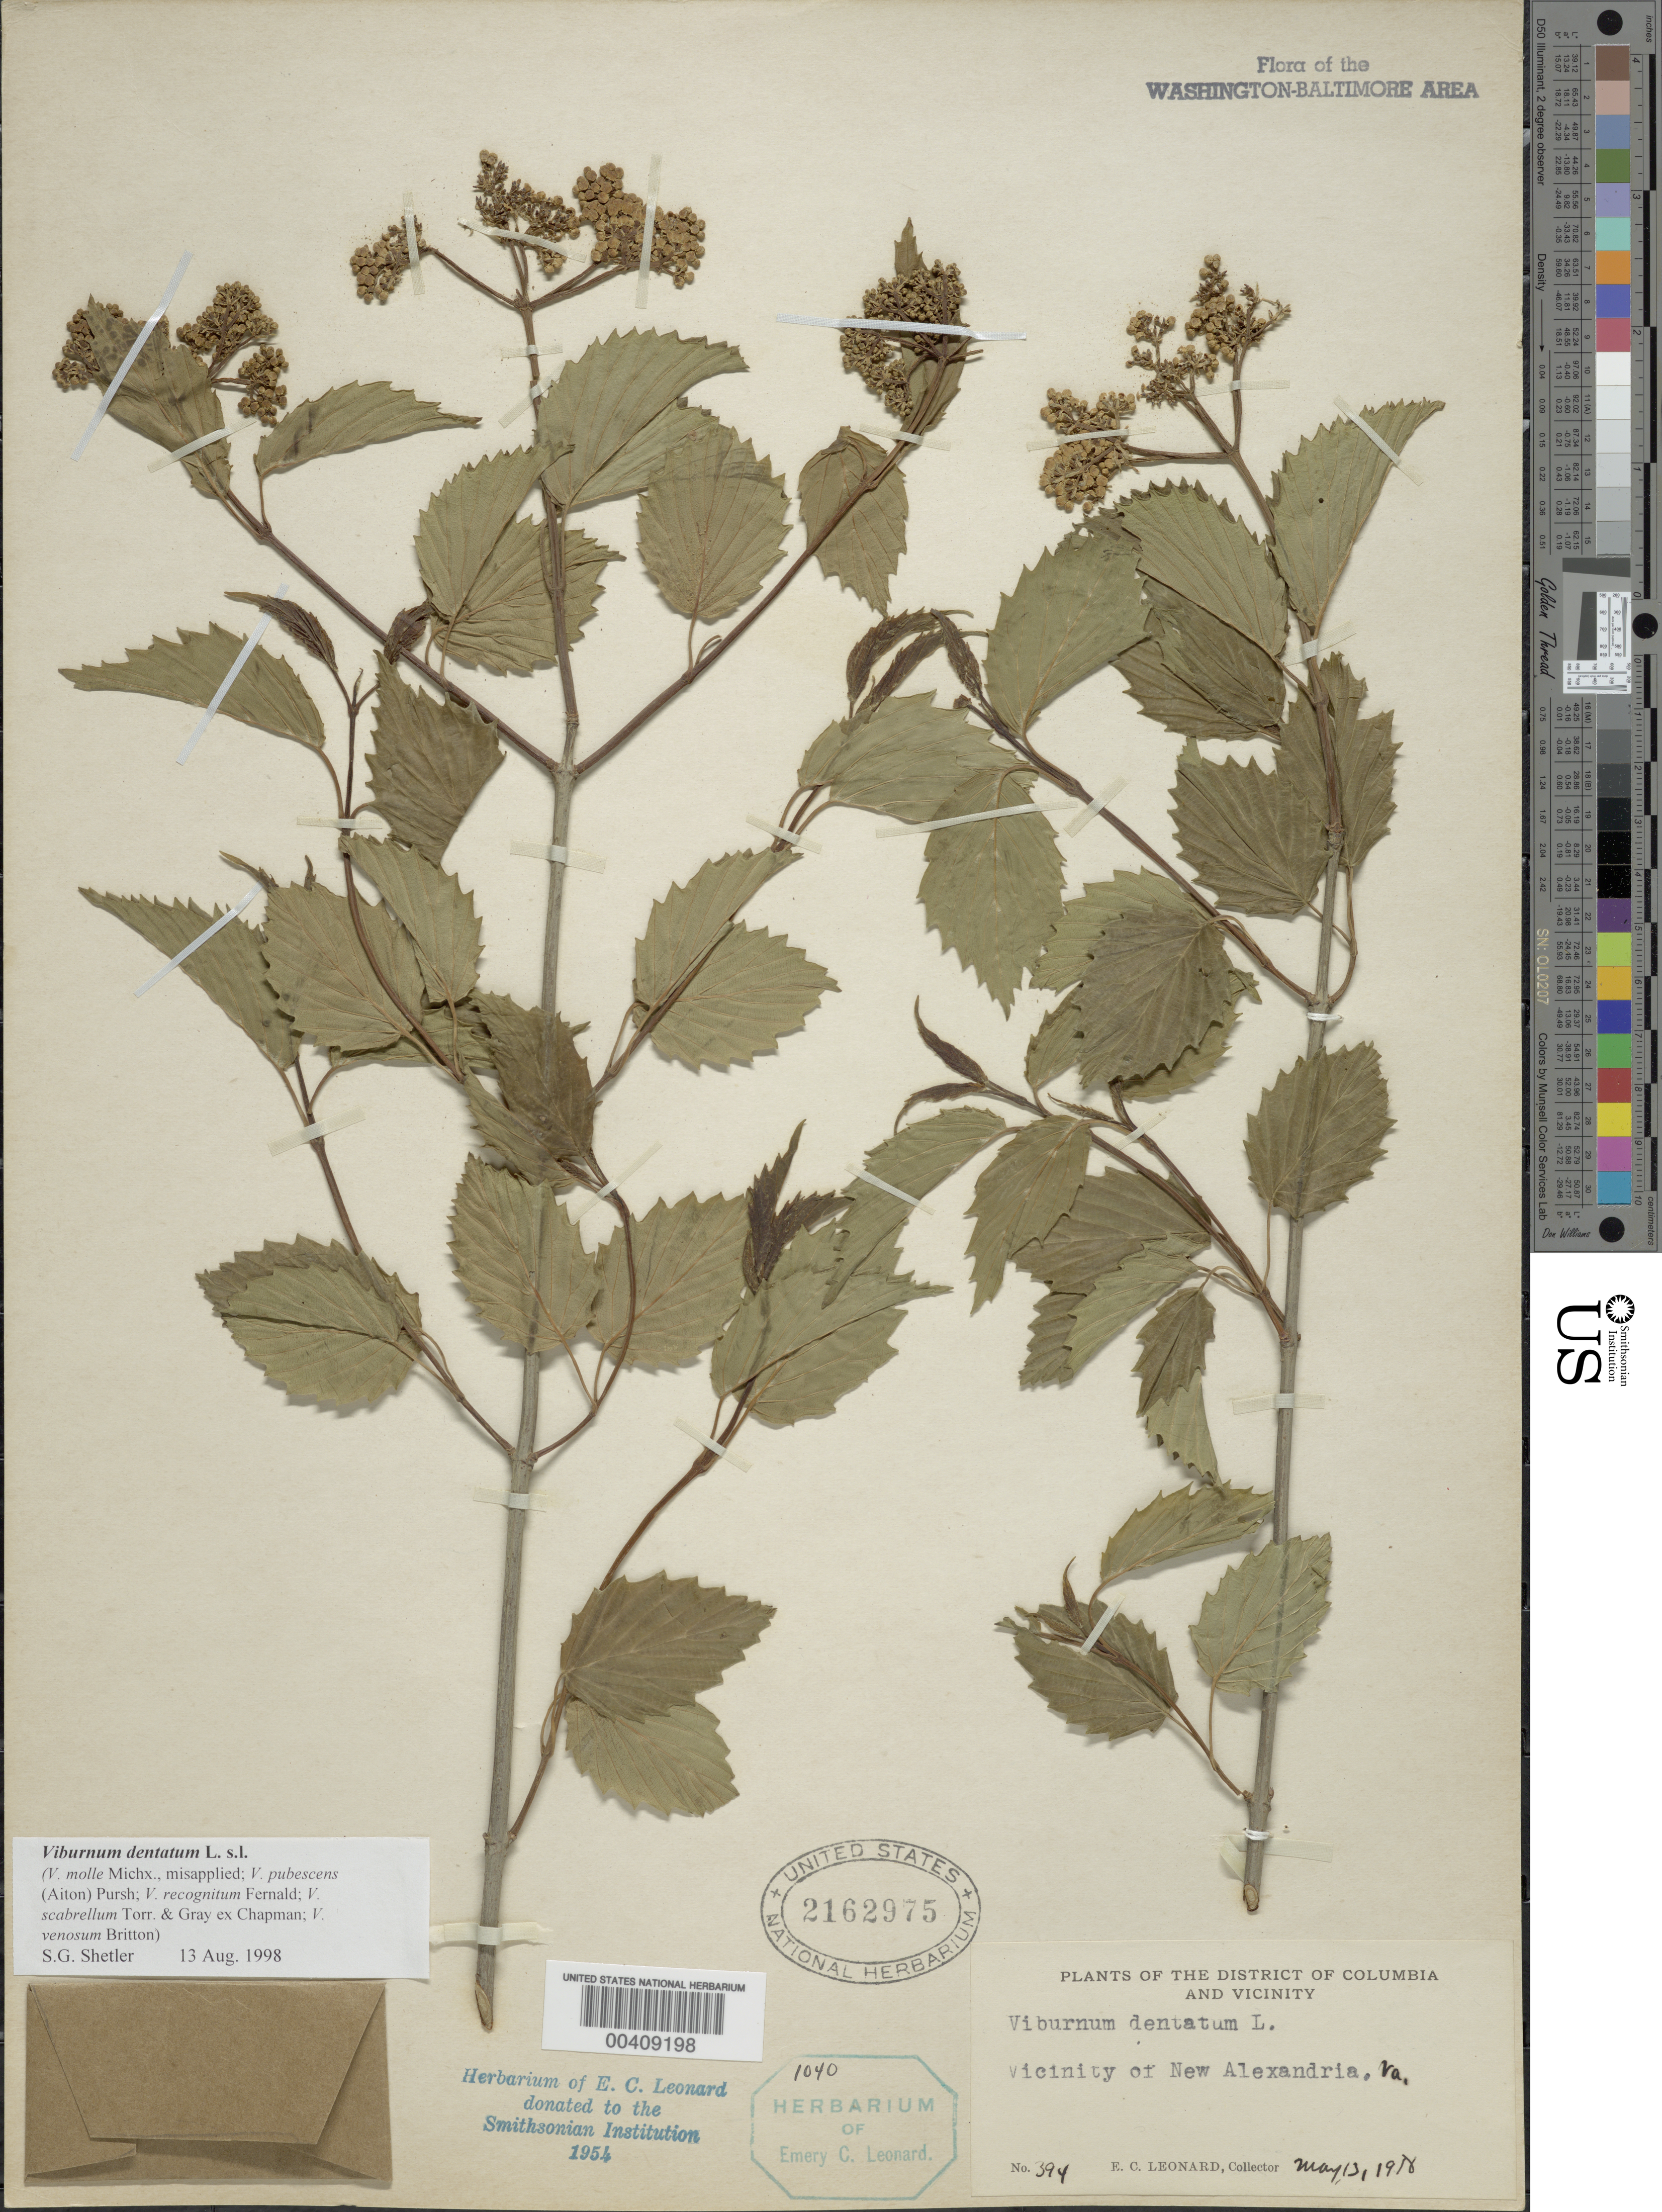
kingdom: Plantae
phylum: Tracheophyta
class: Magnoliopsida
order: Dipsacales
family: Viburnaceae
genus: Viburnum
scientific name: Viburnum dentatum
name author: L.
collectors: E. C. Leonard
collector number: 394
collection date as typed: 13 May 1918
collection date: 1918-05-13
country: United States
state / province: Virginia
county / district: City of Alexandria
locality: Alexandria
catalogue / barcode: US 2162975